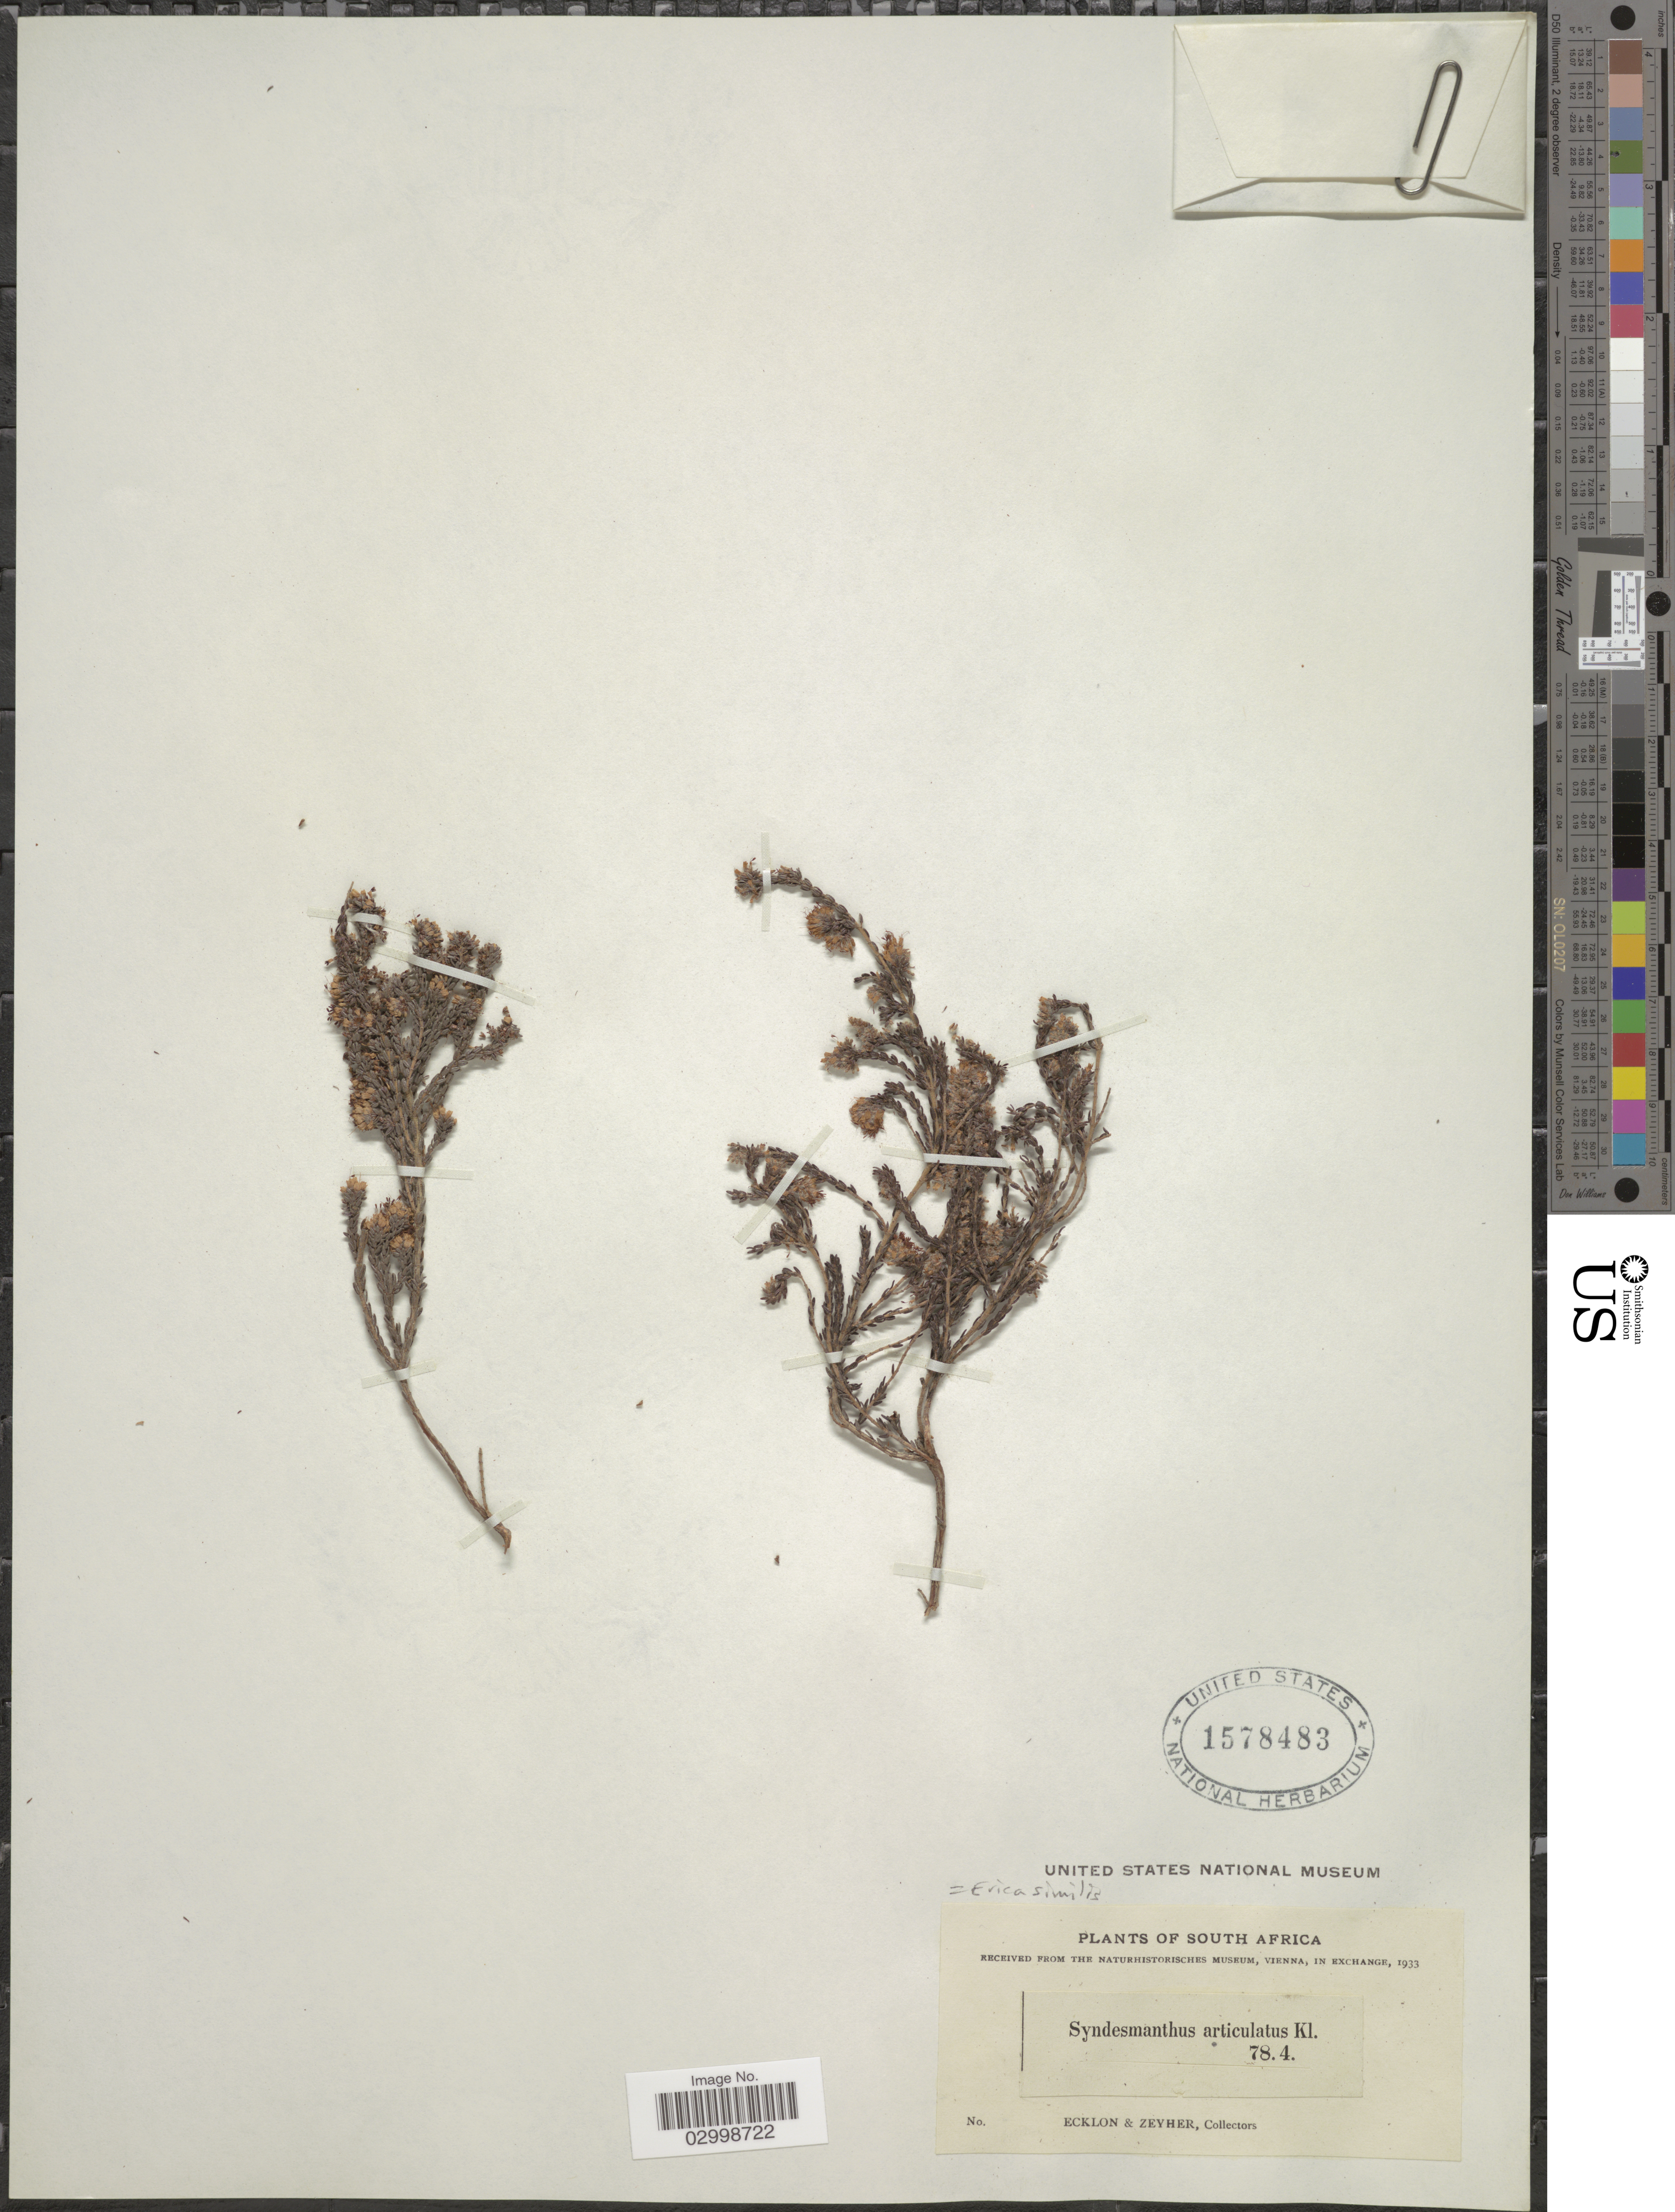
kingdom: Plantae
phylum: Tracheophyta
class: Magnoliopsida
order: Ericales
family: Ericaceae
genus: Erica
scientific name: Erica similis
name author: (N.E. Br.) E.G.H. Oliv.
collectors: -. Ecklon & -. Zeyher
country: South Africa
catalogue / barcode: US 1578483